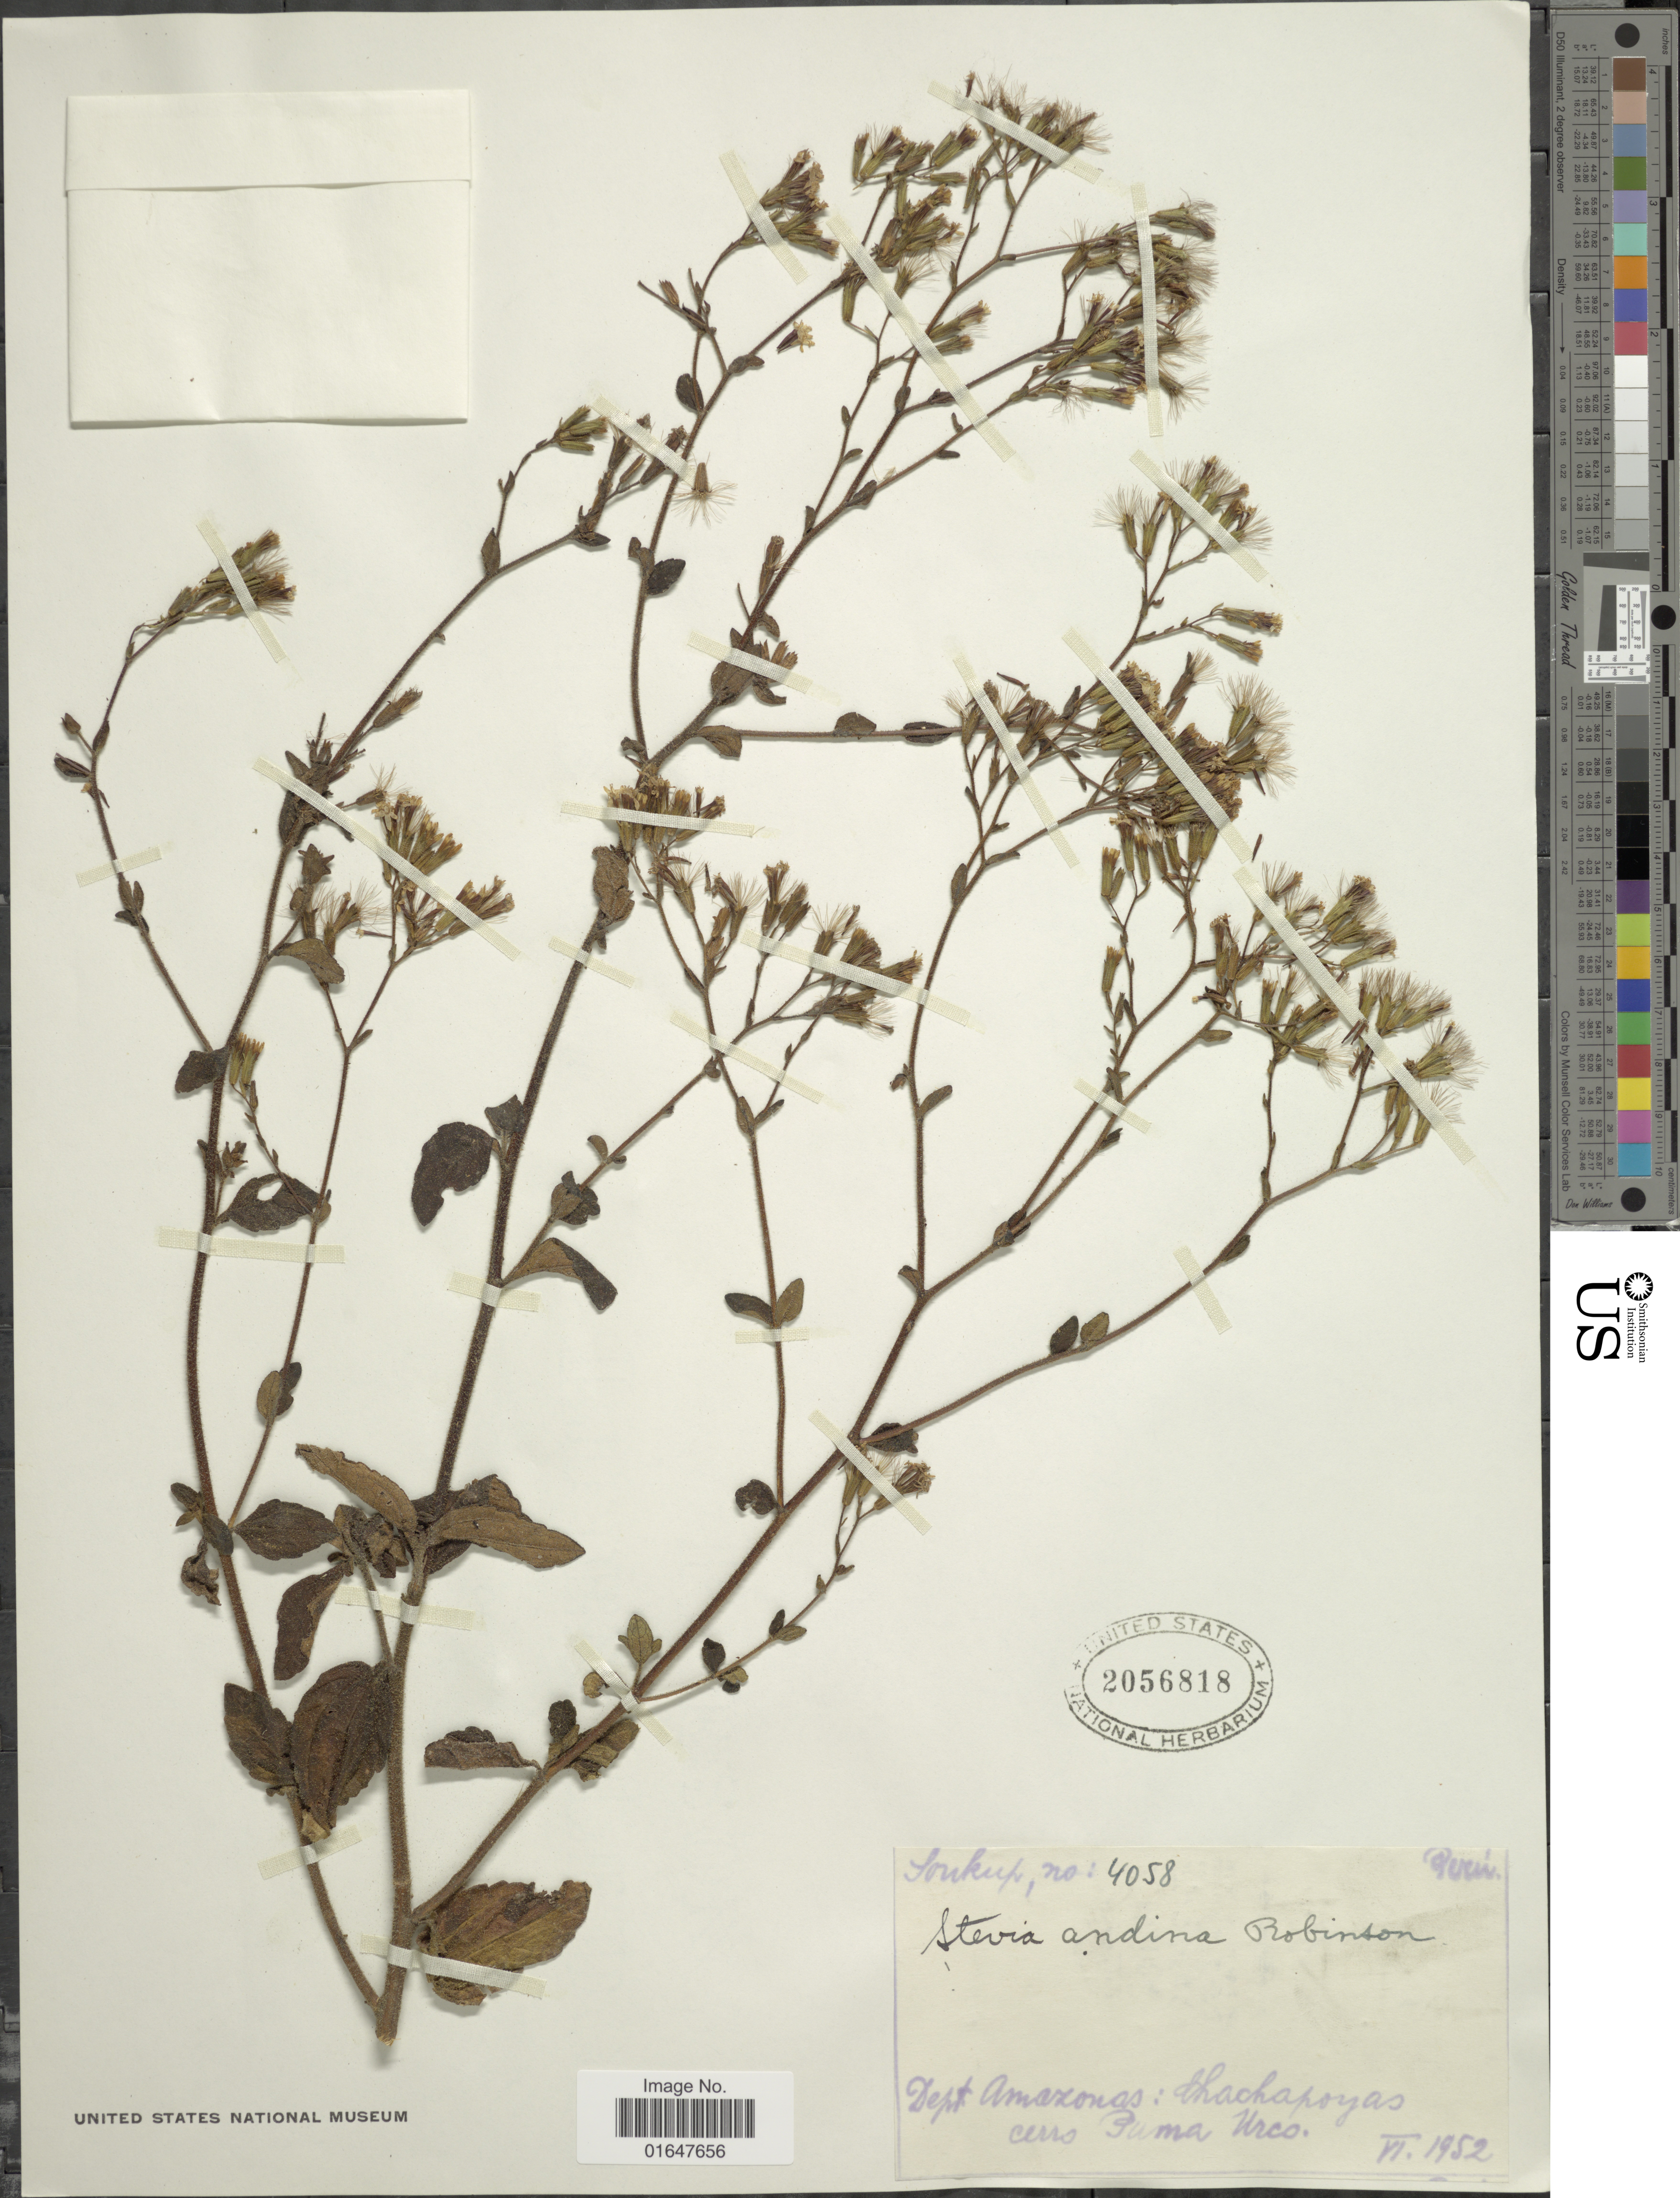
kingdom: Plantae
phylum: Tracheophyta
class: Magnoliopsida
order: Asterales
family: Asteraceae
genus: Stevia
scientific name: Stevia andina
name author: B.L. Rob.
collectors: -- Soukup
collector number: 4058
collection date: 1952-06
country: Peru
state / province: Amazonas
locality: Chachapoyas cerro Puma Urco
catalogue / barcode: US 2056818